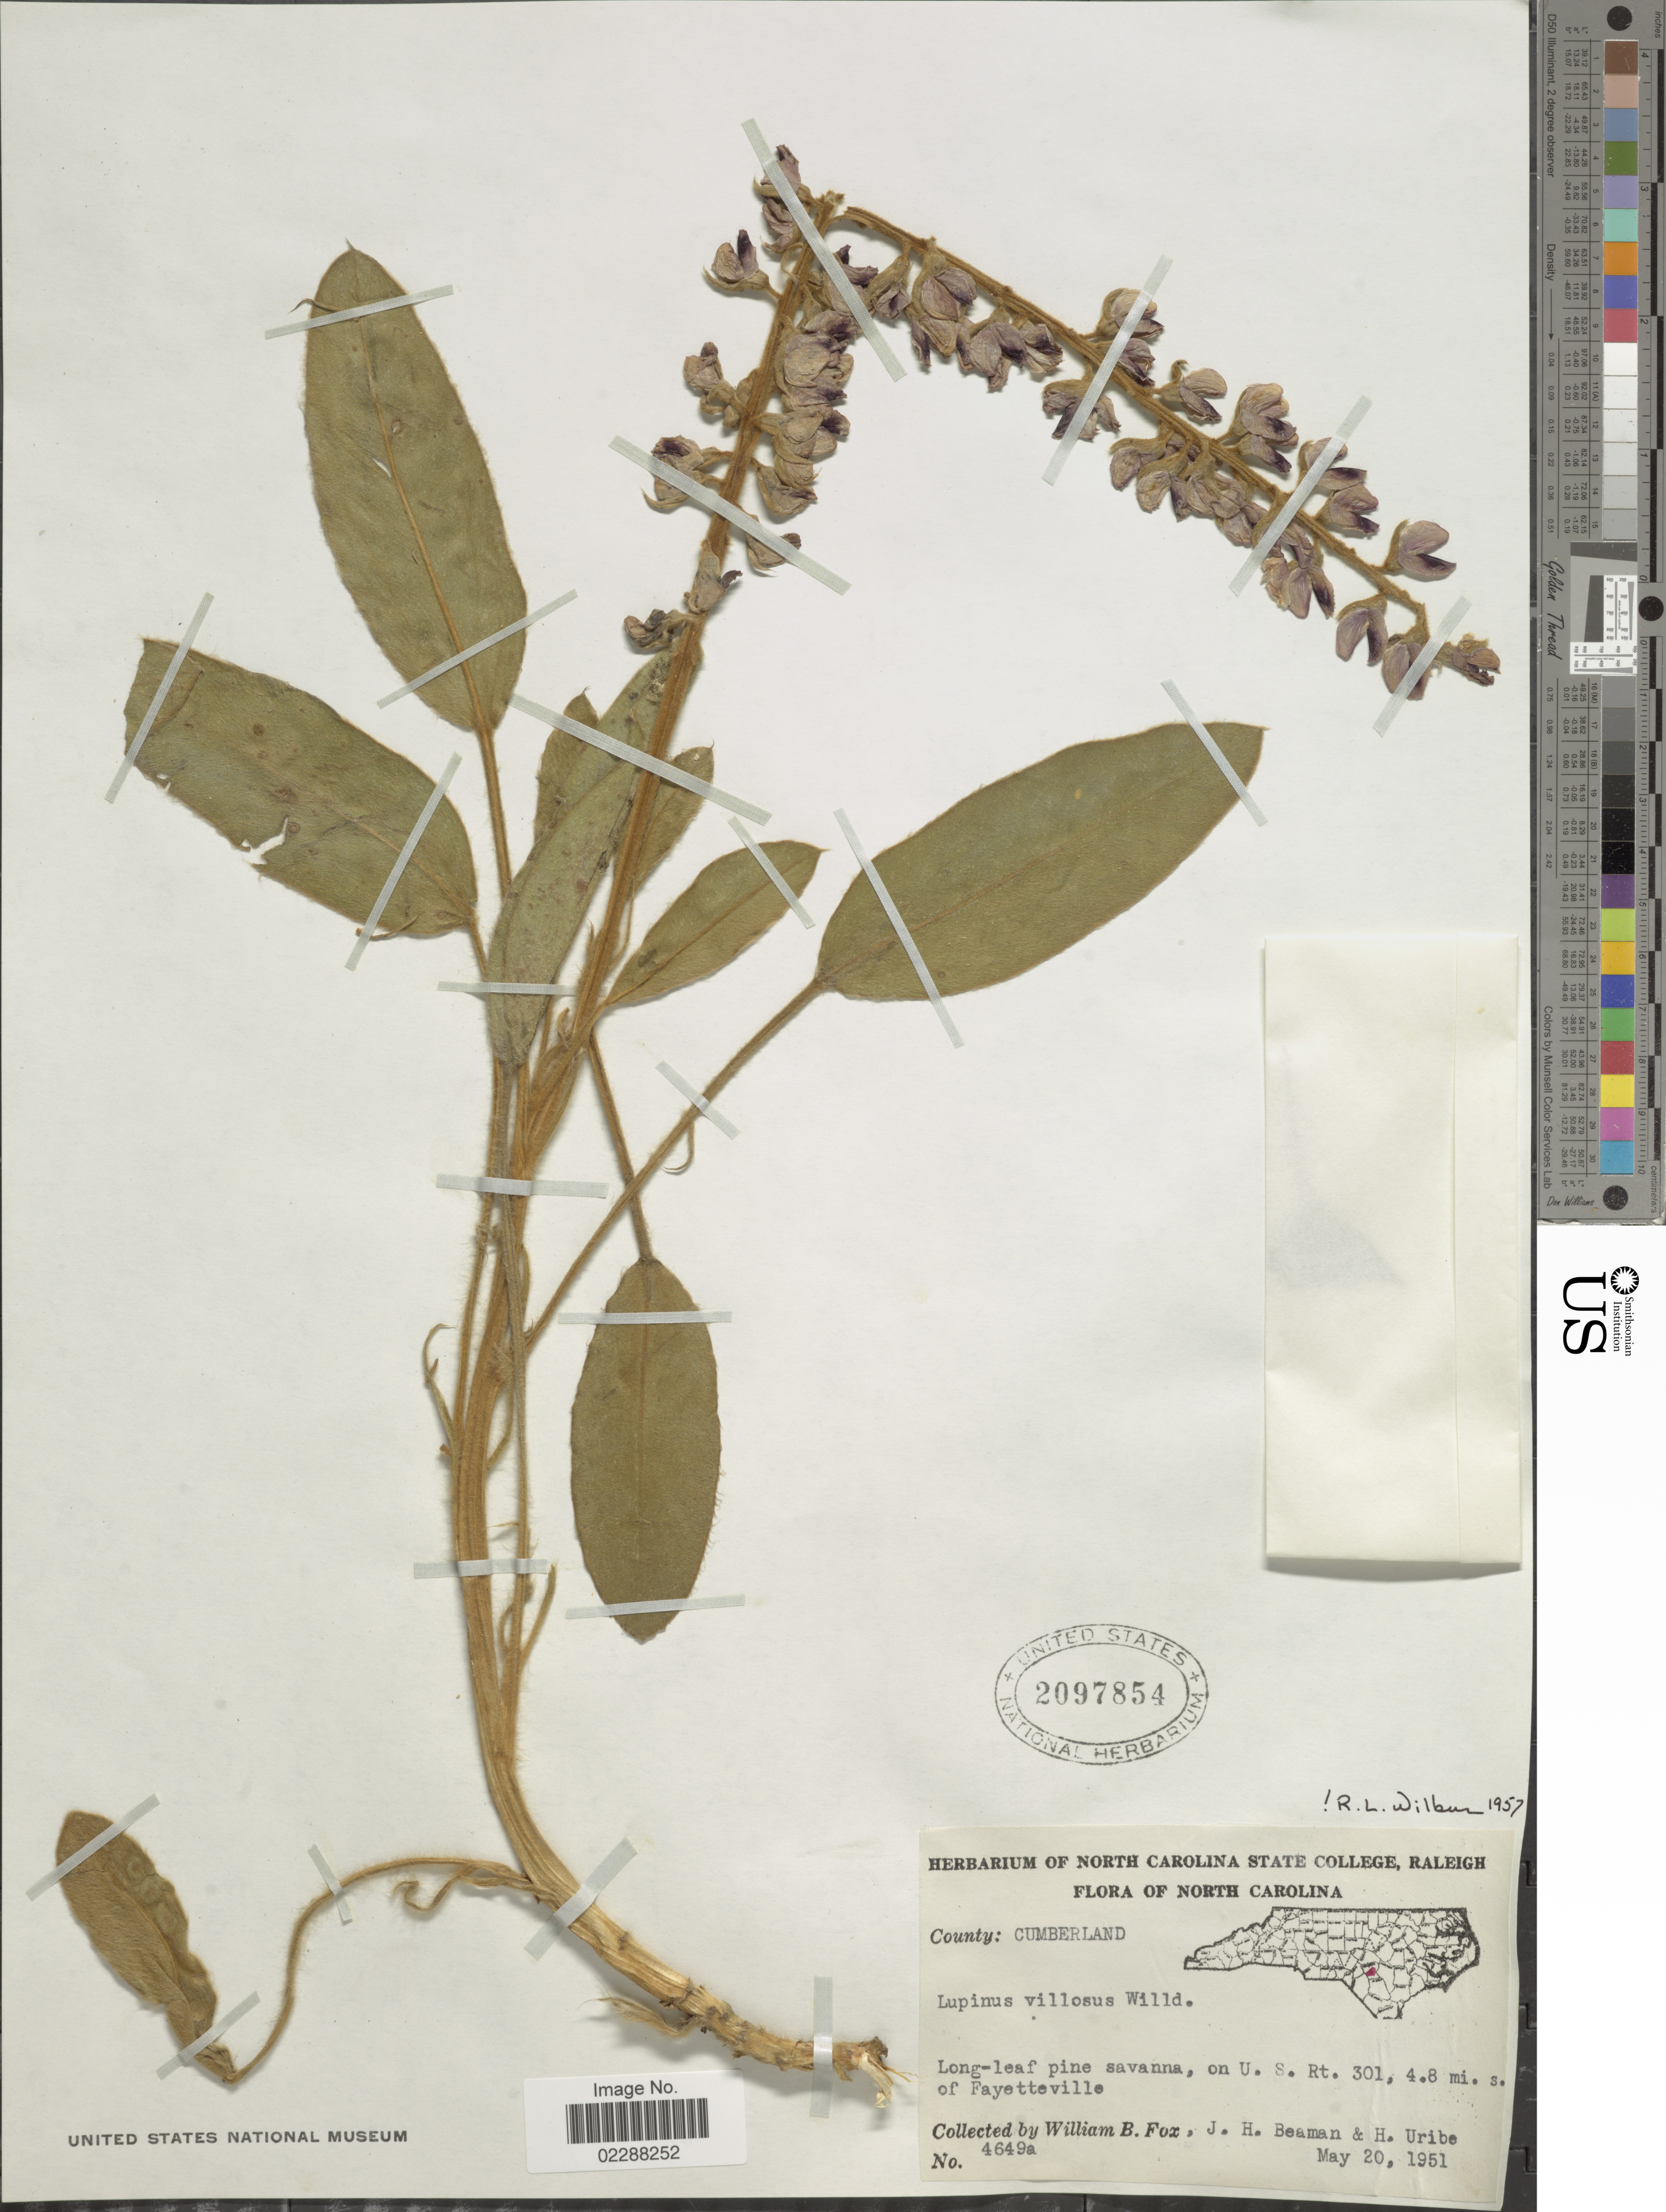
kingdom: Plantae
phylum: Tracheophyta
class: Magnoliopsida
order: Fabales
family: Fabaceae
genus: Lupinus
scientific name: Lupinus villosus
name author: Willd.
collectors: W. B. Fox, J. H. Beaman & H. Uribe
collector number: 4649a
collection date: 1951-05-20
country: United States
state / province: North Carolina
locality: County: Cumberland, On U.S. Rt. 301, 4.8 mi. s. of Fayetteville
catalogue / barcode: US 2097854